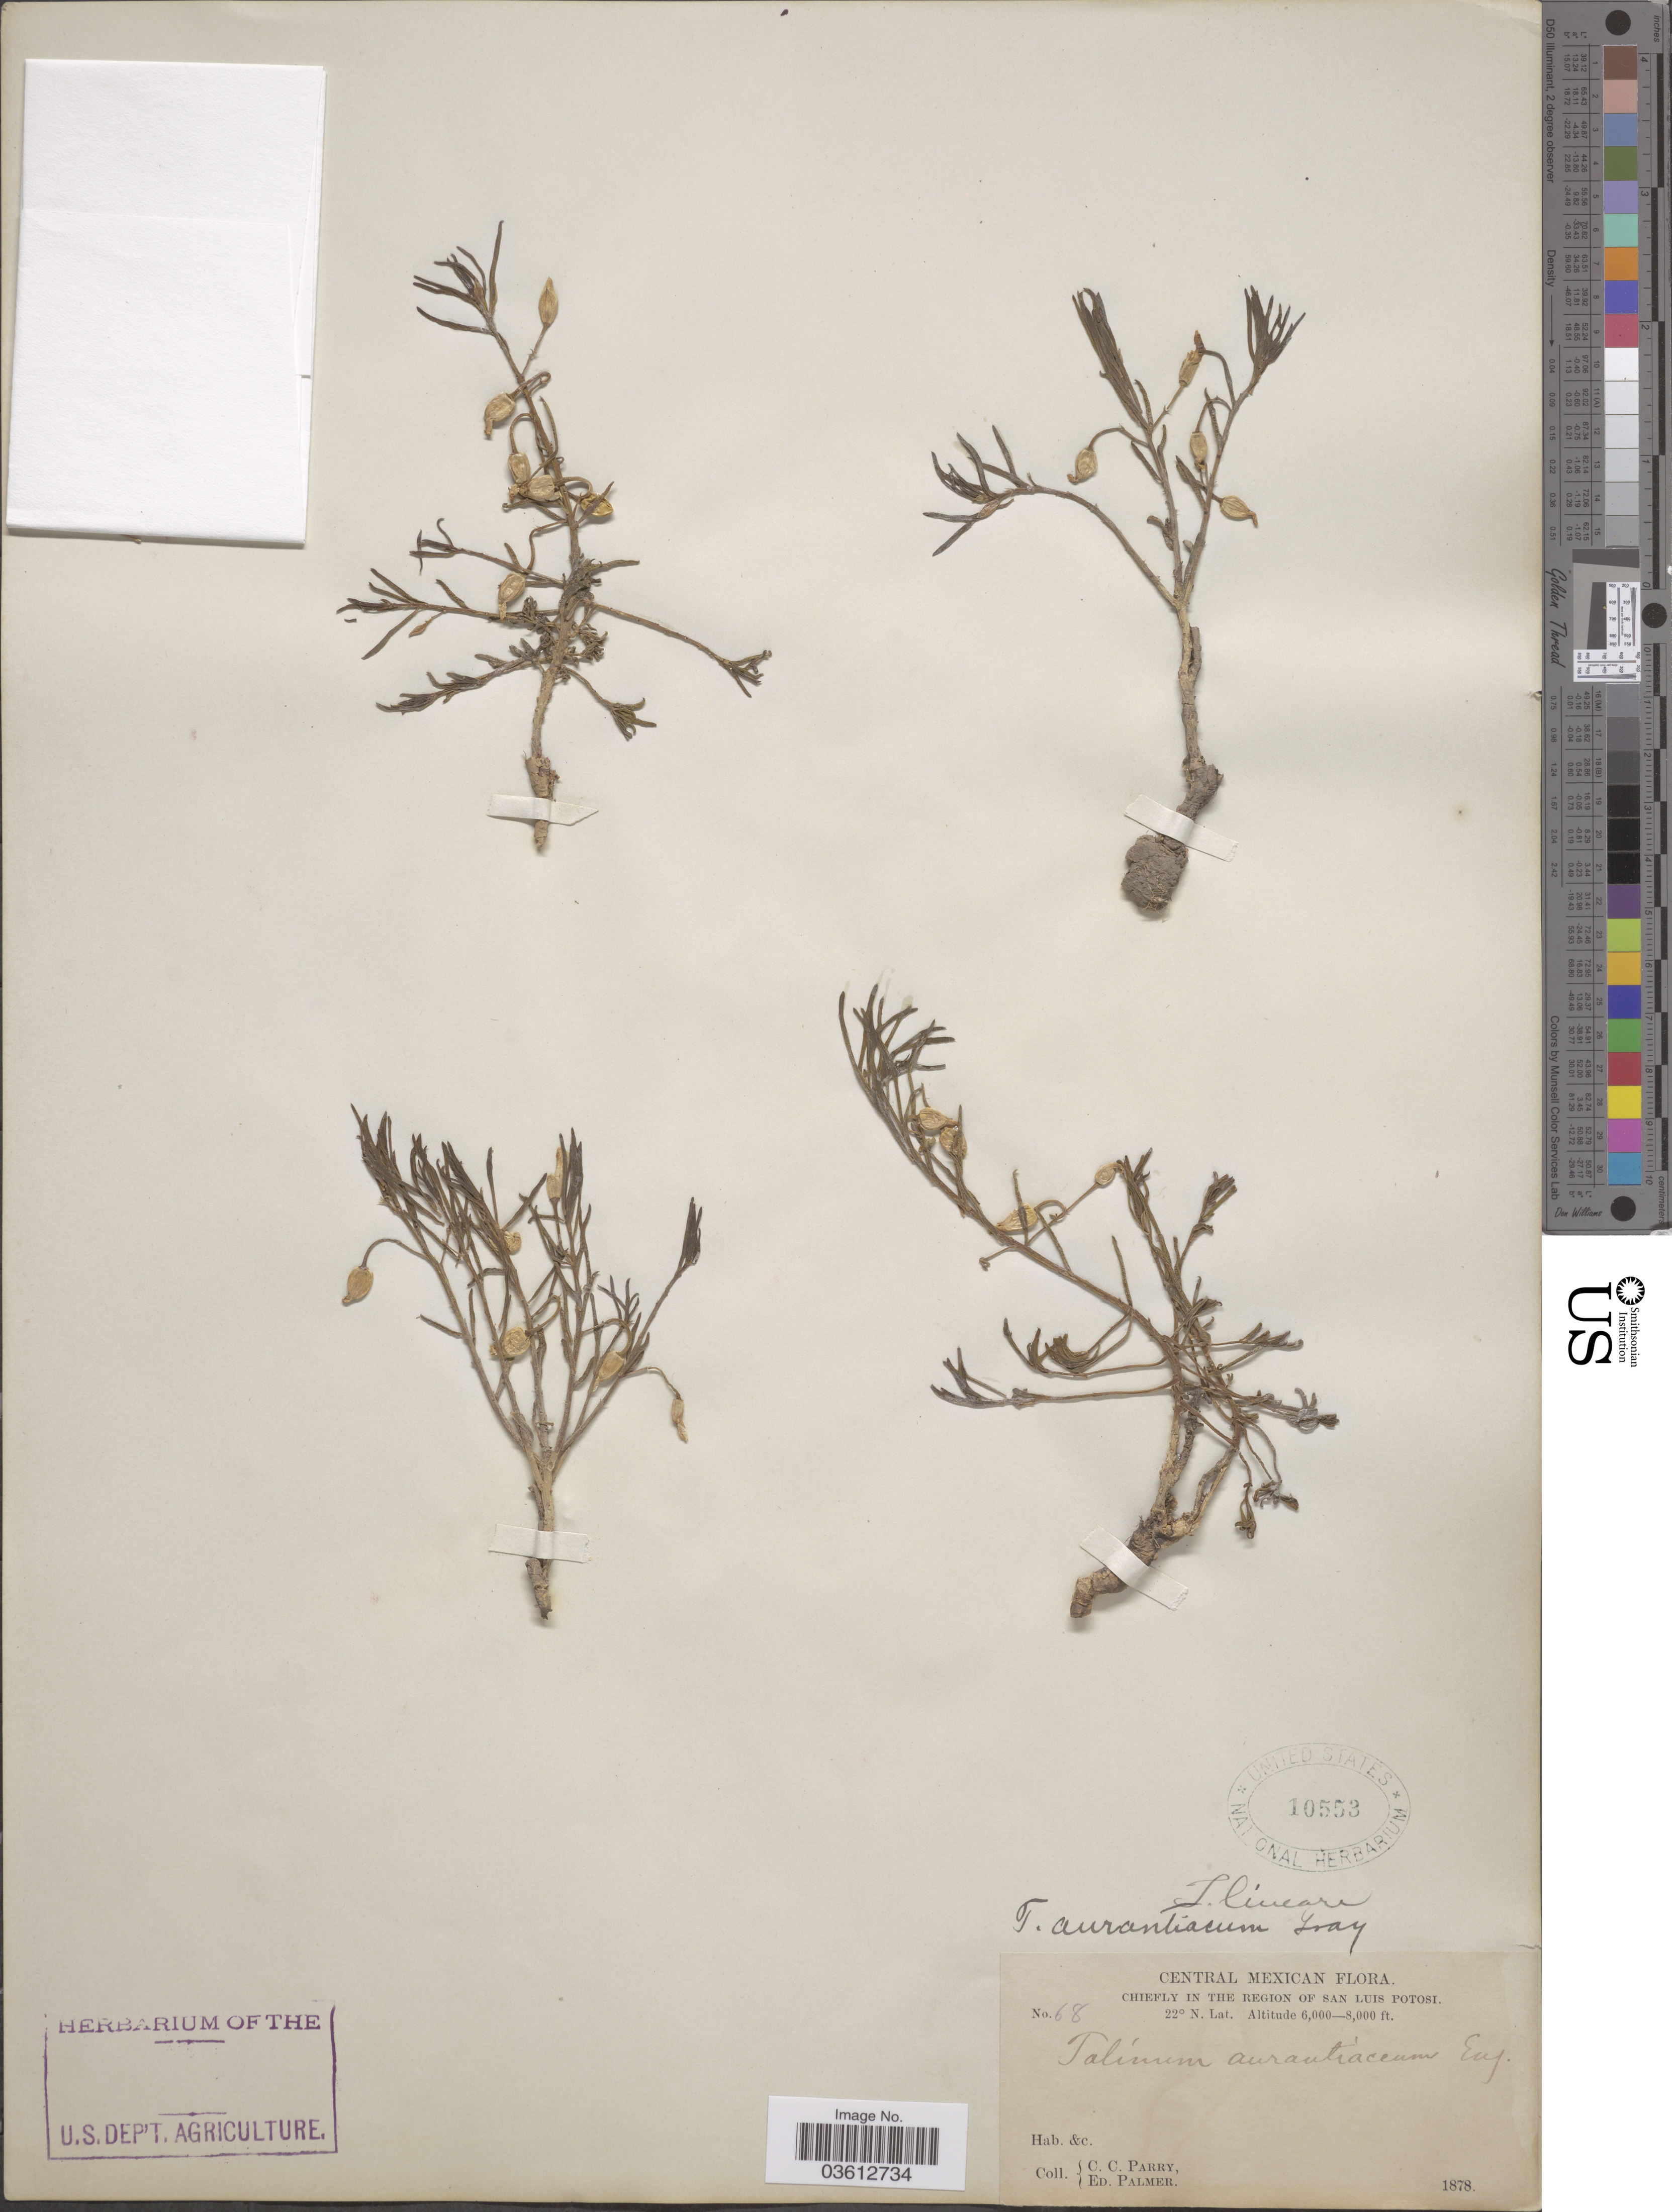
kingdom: Plantae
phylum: Tracheophyta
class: Magnoliopsida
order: Caryophyllales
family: Talinaceae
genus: Talinum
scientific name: Talinum aurantiacum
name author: Engelm. in A. Gray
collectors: C. C. Parry & E. Palmer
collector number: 68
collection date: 1878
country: Mexico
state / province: San Luis Potosí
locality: Central Mexican. Chiefly in the Region of San Luis Potosi.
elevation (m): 1829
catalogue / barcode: US 10553